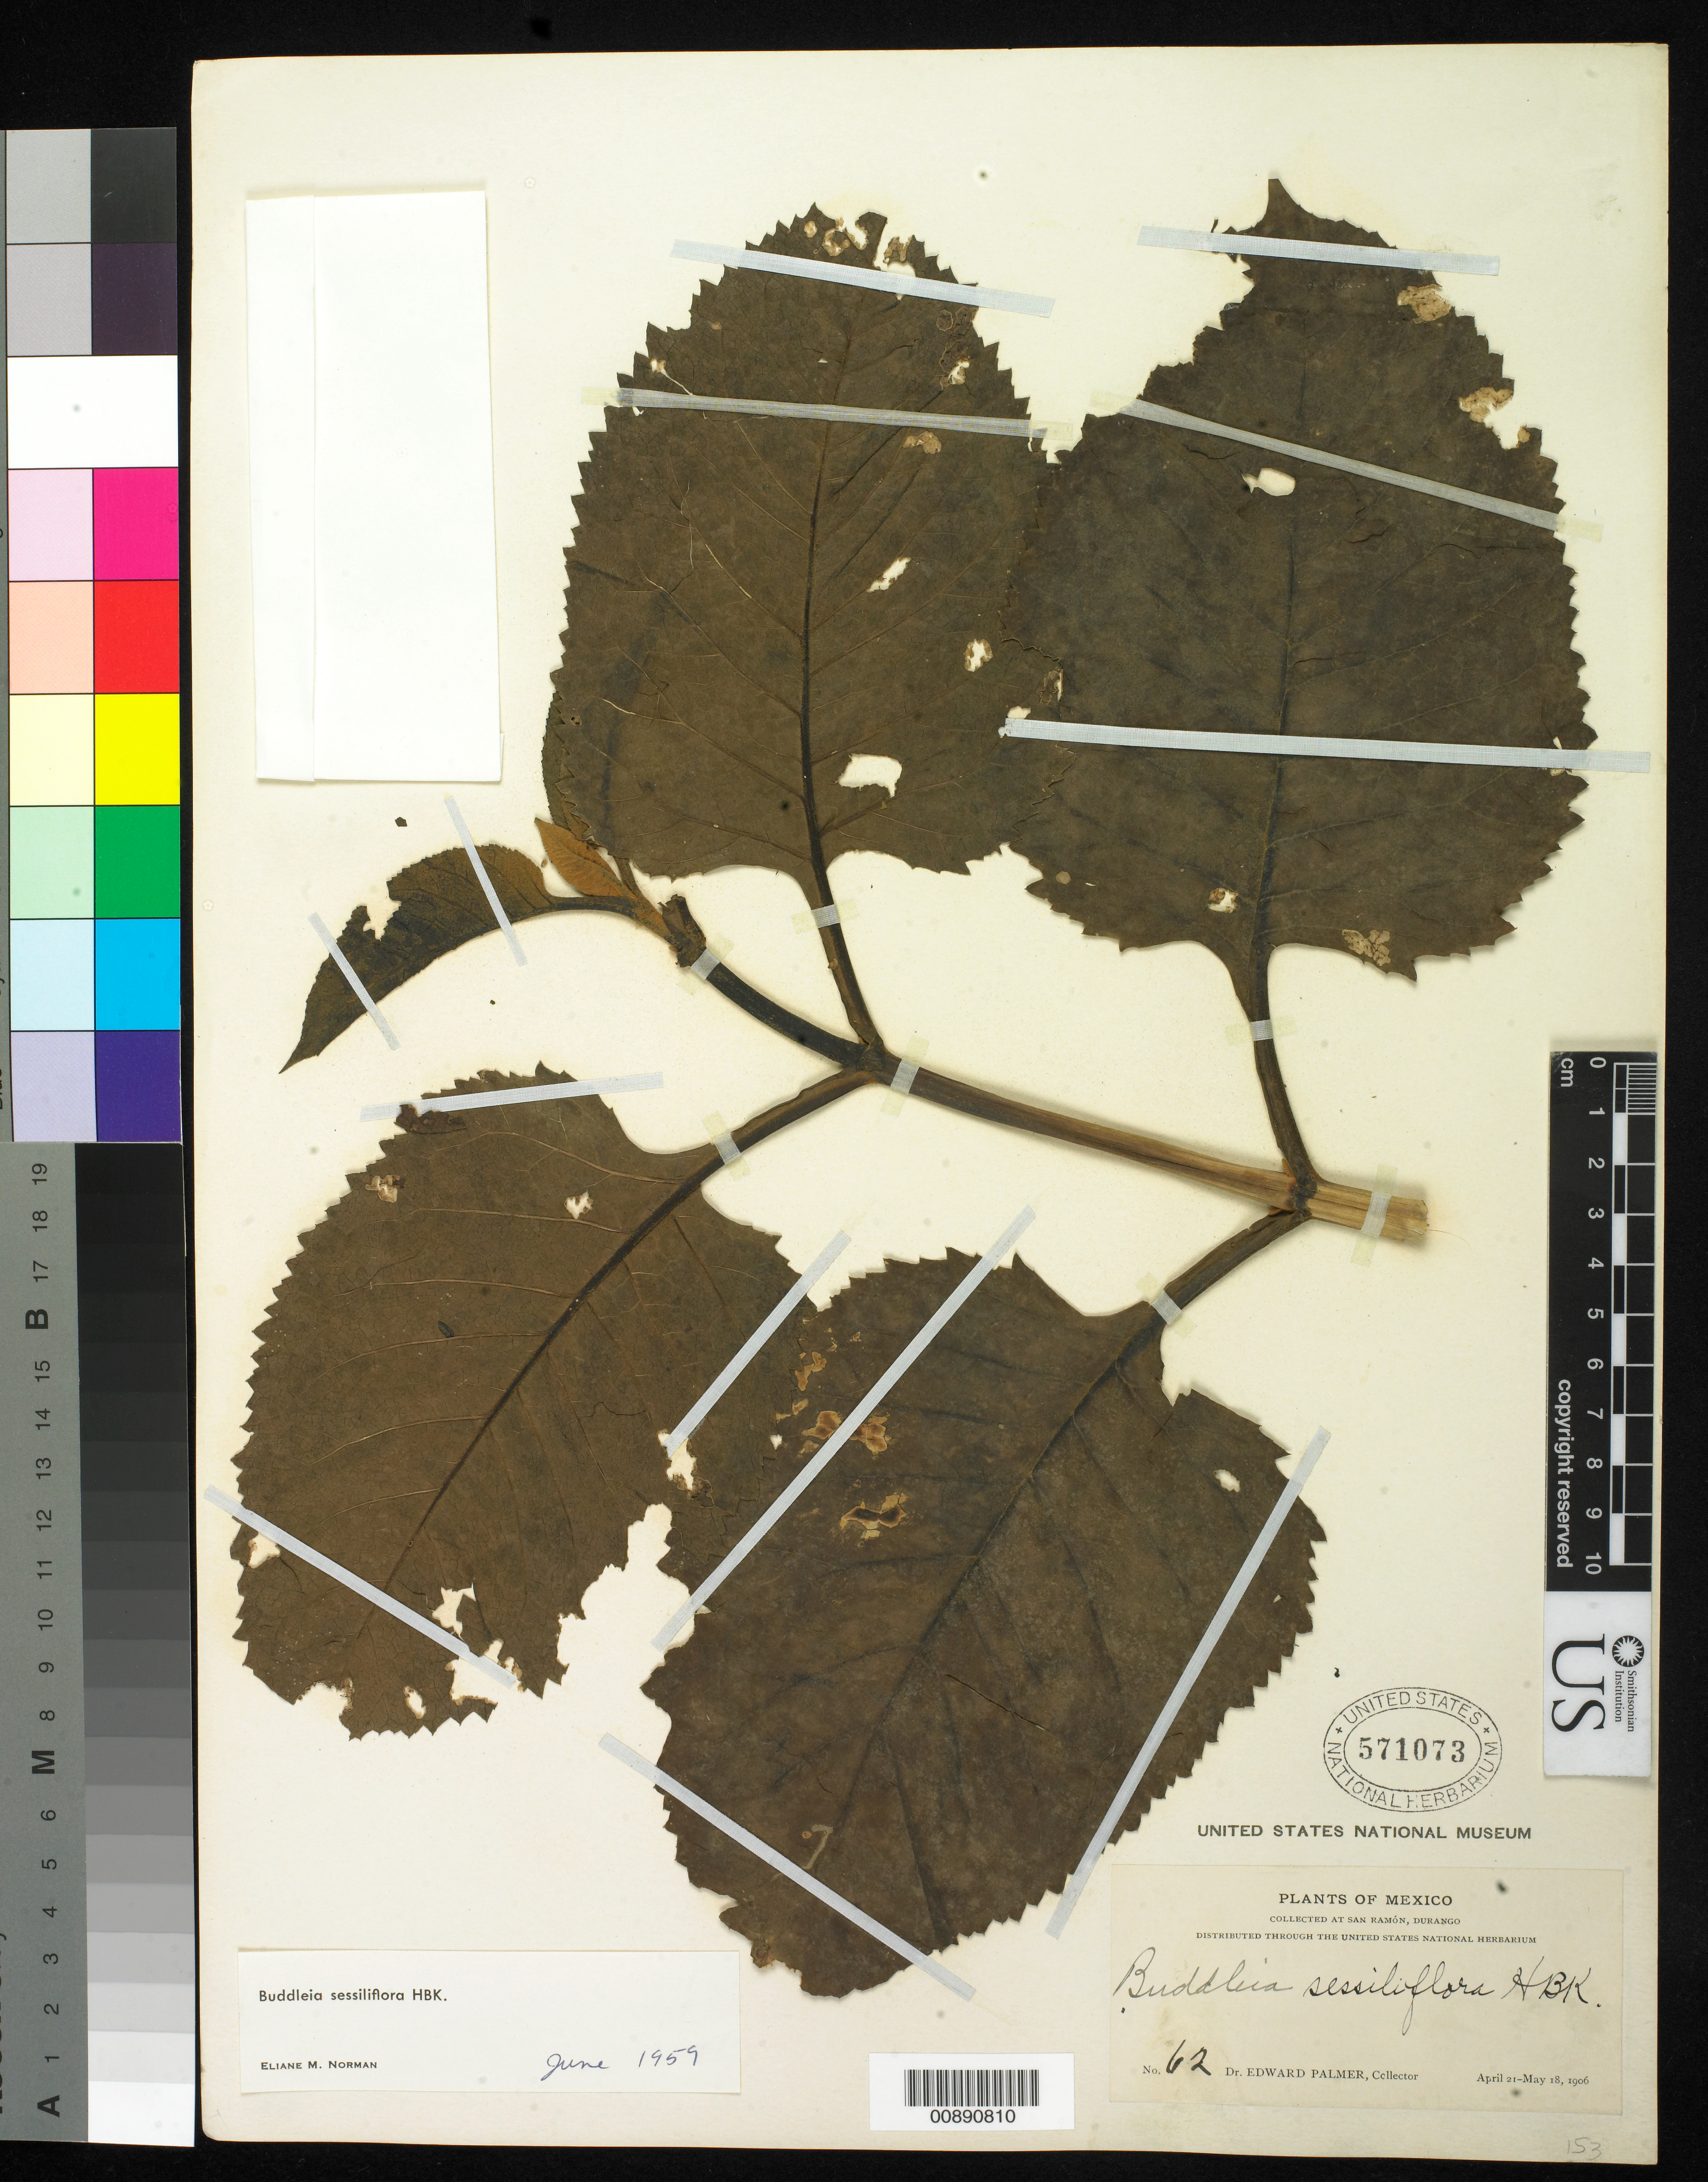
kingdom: Plantae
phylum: Tracheophyta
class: Magnoliopsida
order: Lamiales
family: Scrophulariaceae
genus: Buddleja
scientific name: Buddleja sessiliflora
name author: Kunth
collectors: E. Palmer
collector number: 62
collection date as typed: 21 Apr 1906 to 18 May 1906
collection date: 1906-04-21/1906-05-18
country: Mexico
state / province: Durango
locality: San Ramón, Durango.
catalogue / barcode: US 571073